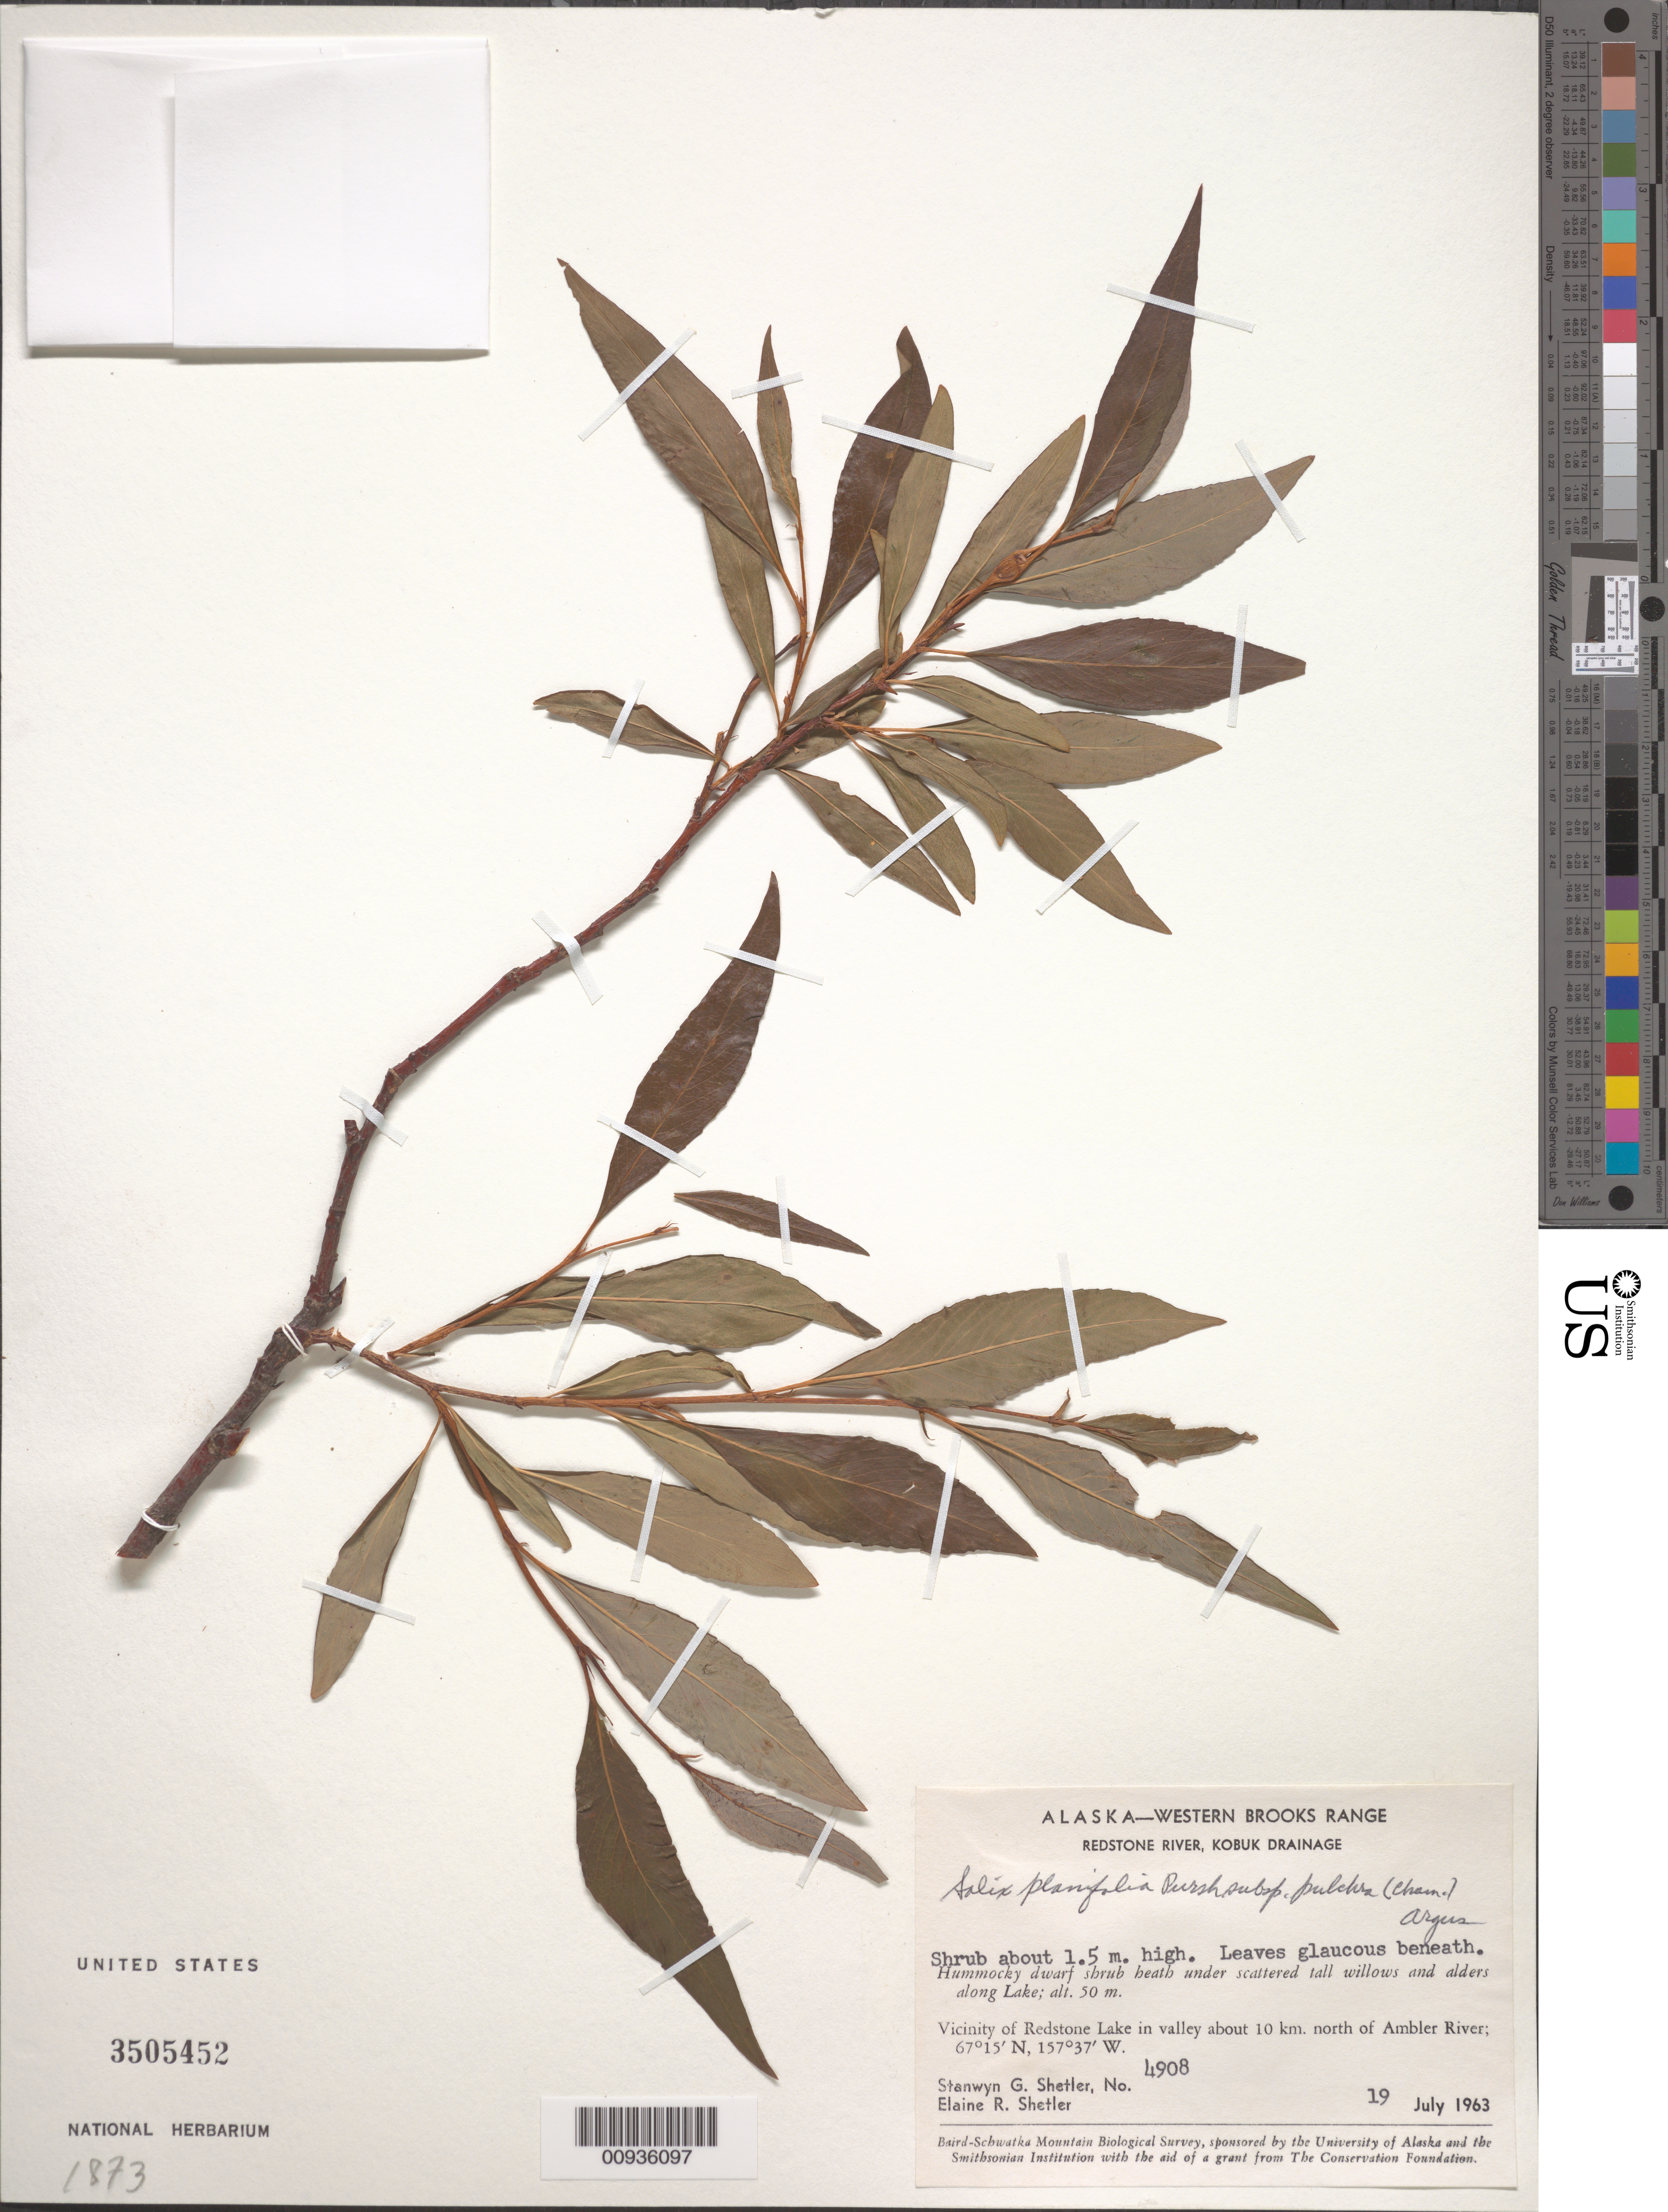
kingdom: Plantae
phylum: Tracheophyta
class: Magnoliopsida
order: Malpighiales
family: Salicaceae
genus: Salix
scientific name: Salix planifolia subsp. pulchra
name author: (Cham.) Argus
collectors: S. Shetler & E. R. Shetler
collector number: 4908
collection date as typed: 19 Jul 1963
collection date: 1963-07-19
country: United States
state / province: Alaska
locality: Vicinity of Redstone Lake in valley about 10 km. north of Ambler River. Western Brooks Range, Redstone River, Kobuk Drainage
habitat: Hummocky dwarf shrub heath under scattered tall willows and alders along Lake.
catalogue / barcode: US 3505452